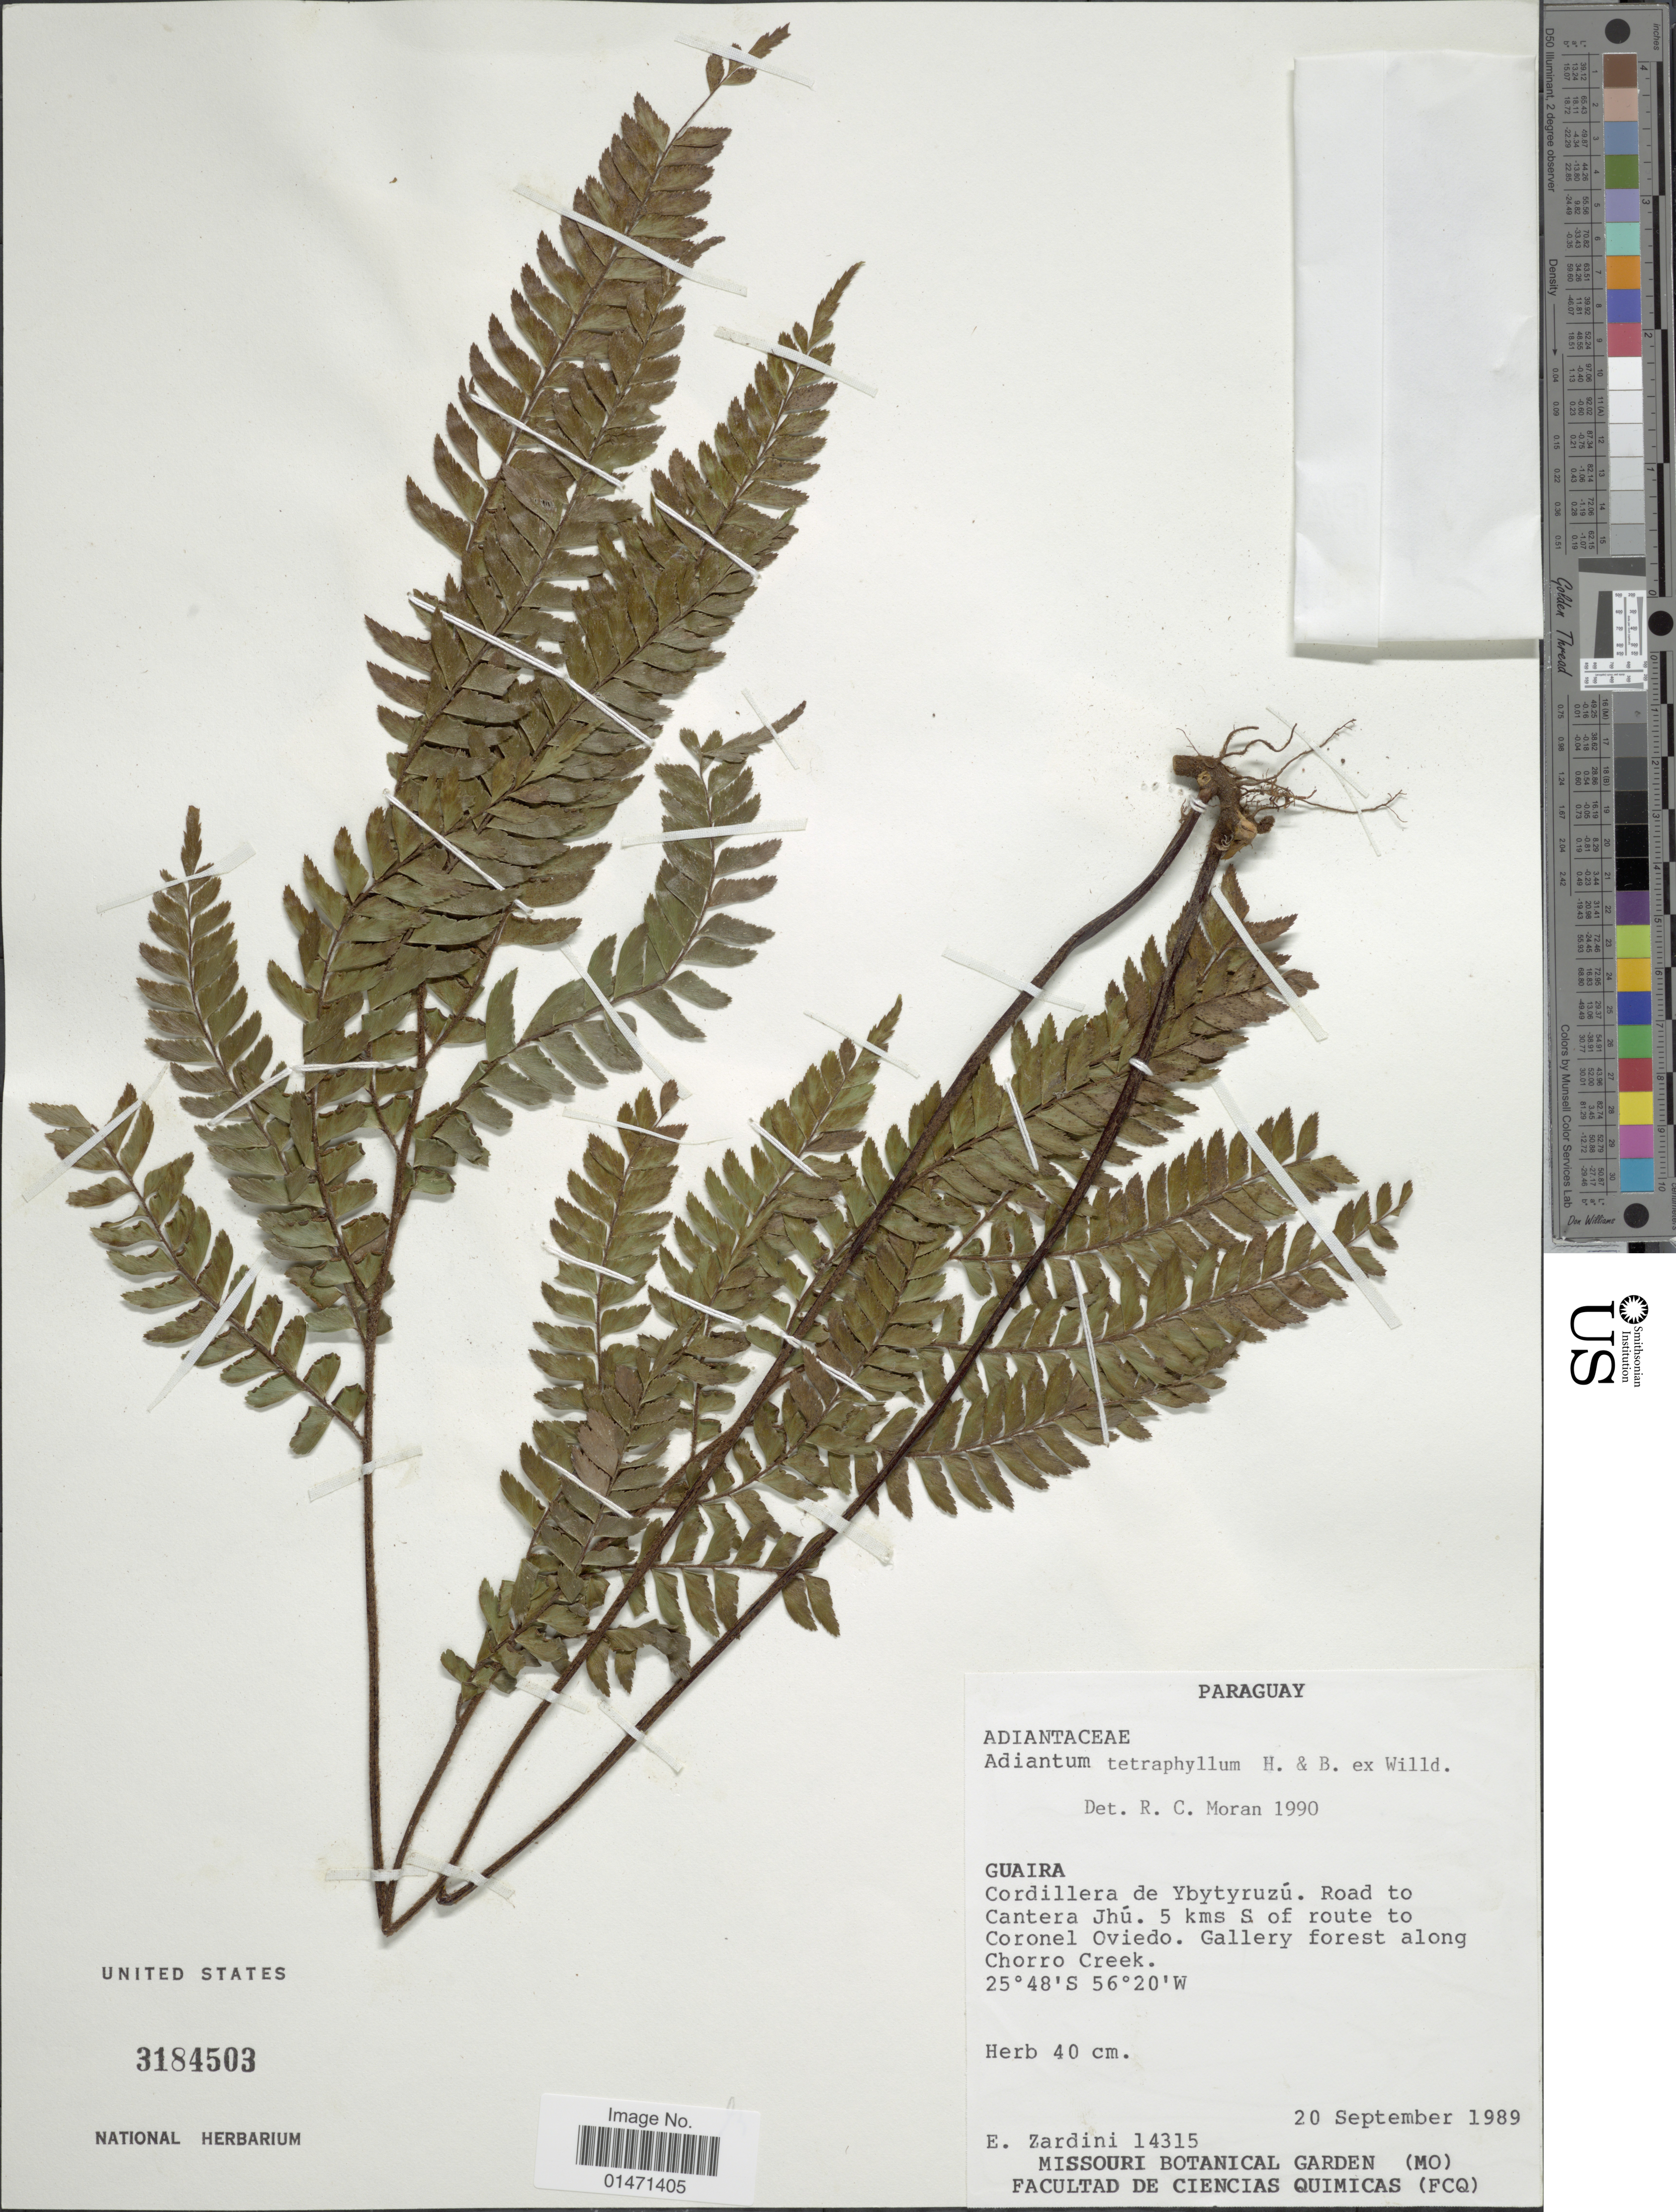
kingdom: Plantae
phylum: Tracheophyta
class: Polypodiopsida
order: Polypodiales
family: Pteridaceae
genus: Adiantum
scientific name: Adiantum rondonii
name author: A. Samp.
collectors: E. M. Zardini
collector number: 14315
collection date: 1989-09-20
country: Paraguay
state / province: Guaira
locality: Guaira, Cordillera de Ybytyruzu, road to Cantera Jhu, 5km S of route to Coronel Oviedo, gallery forest along Chorro Creek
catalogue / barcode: US 3184503